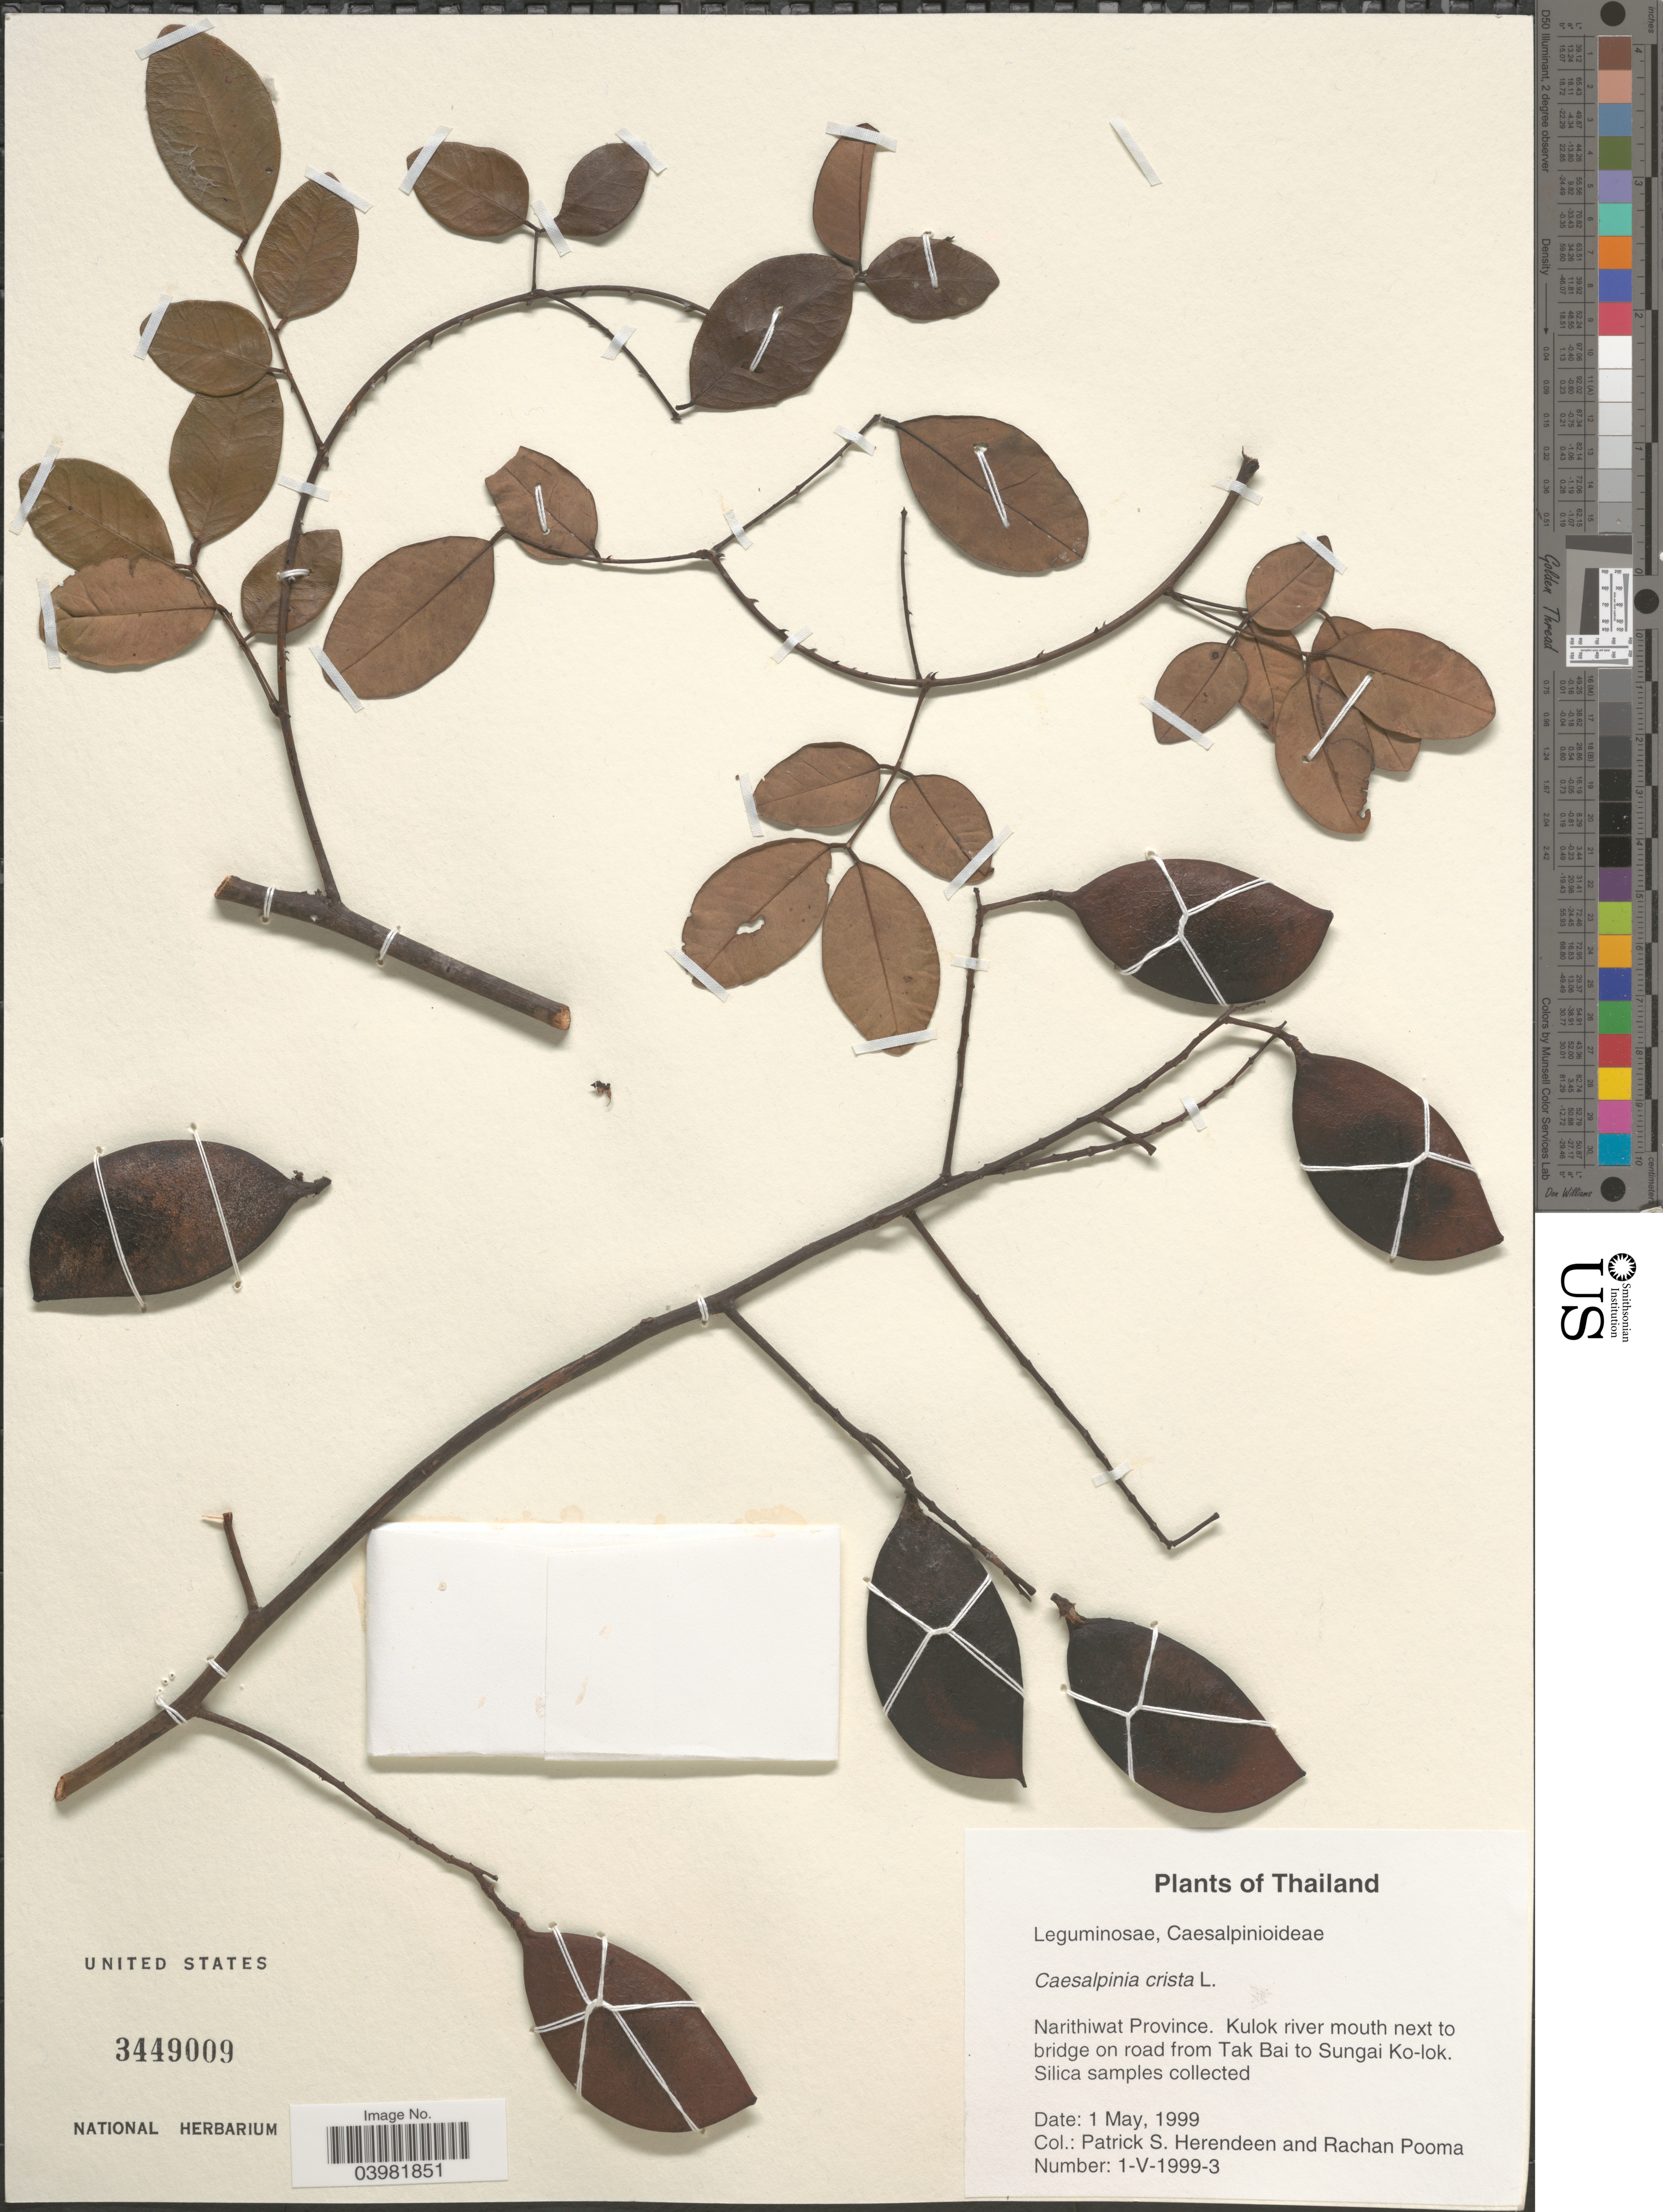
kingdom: Plantae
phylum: Tracheophyta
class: Magnoliopsida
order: Fabales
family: Fabaceae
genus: Ticanto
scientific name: Ticanto crista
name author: (L.) R. Clark & Gagnon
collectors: P. S. Herendeen & R. Pooma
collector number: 1-V-1999-3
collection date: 1999-05-01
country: Thailand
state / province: Narathiwat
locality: Narithiwat Province. Kulok river mouth next to bridge on road from Tak Bai to Sungai Ko-lok.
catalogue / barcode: US 3449009